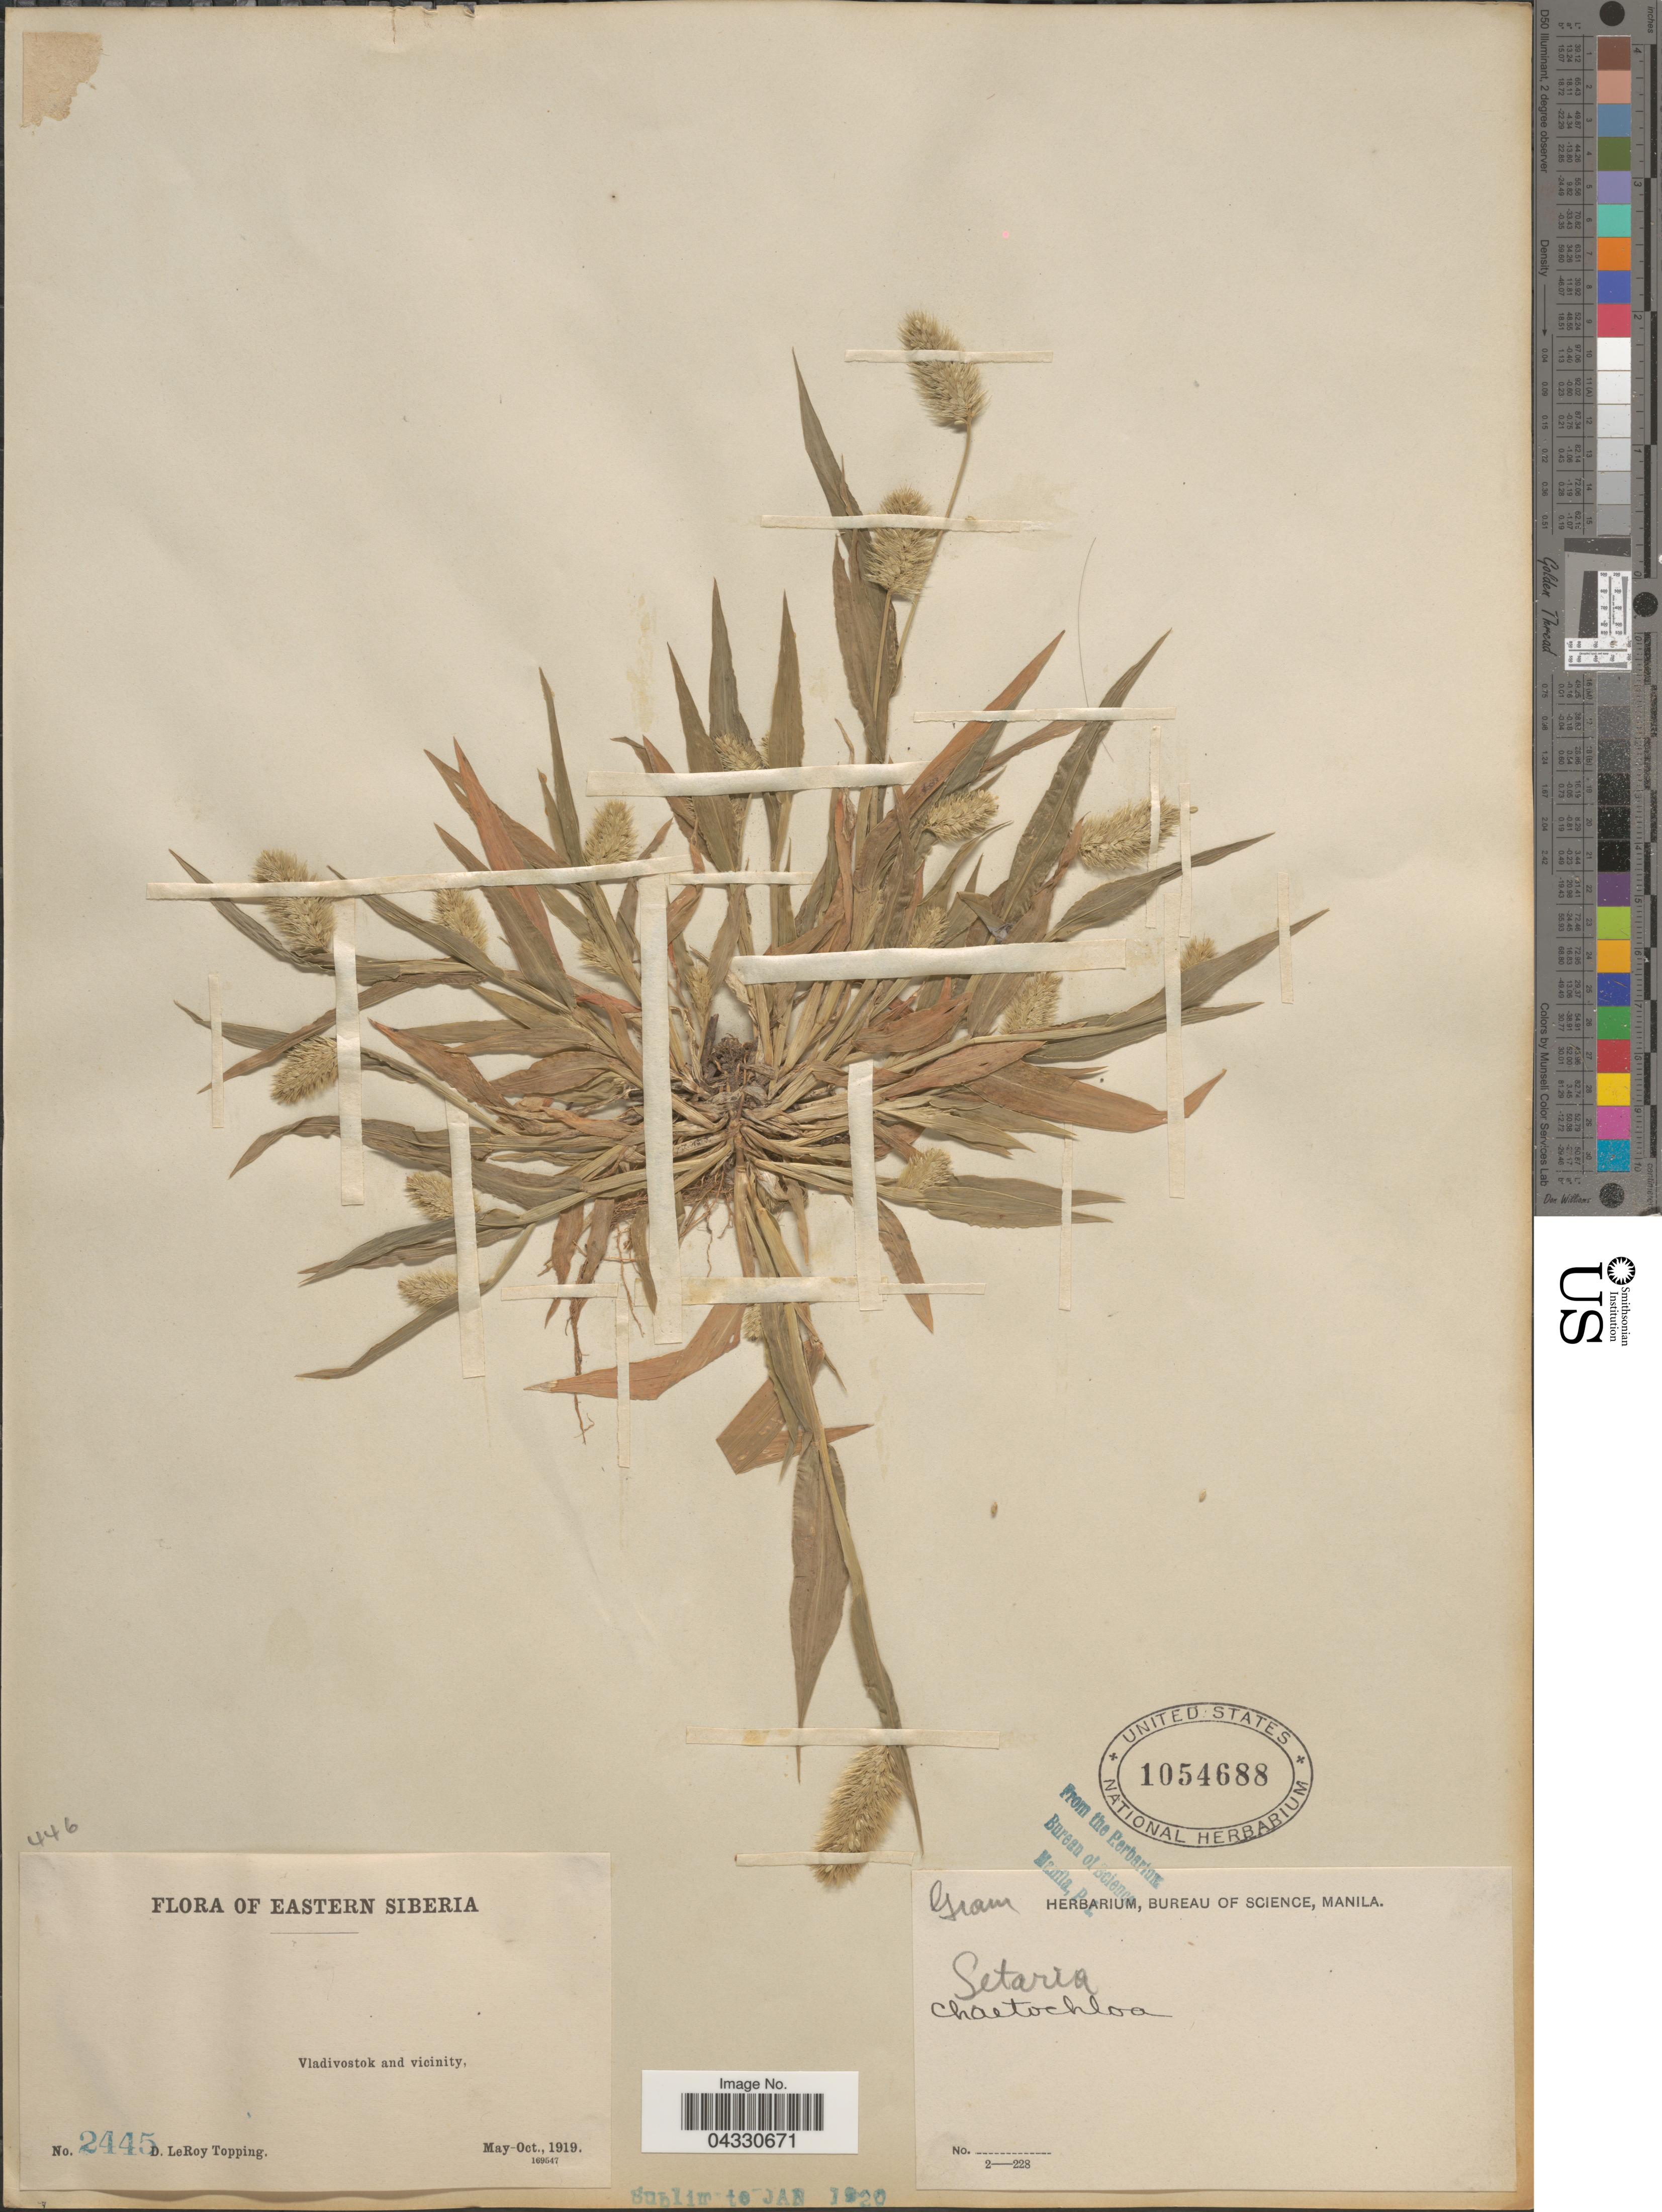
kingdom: Plantae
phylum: Tracheophyta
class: Liliopsida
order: Poales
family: Poaceae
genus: Setaria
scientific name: Setaria viridis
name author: (L.) P. Beauv.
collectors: D. L. Topping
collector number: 2445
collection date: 1919-05/1919-10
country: Russian Federation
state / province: Primorsky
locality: Eastern Siberia. Vladivostok and vicinity.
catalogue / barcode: US 1054688